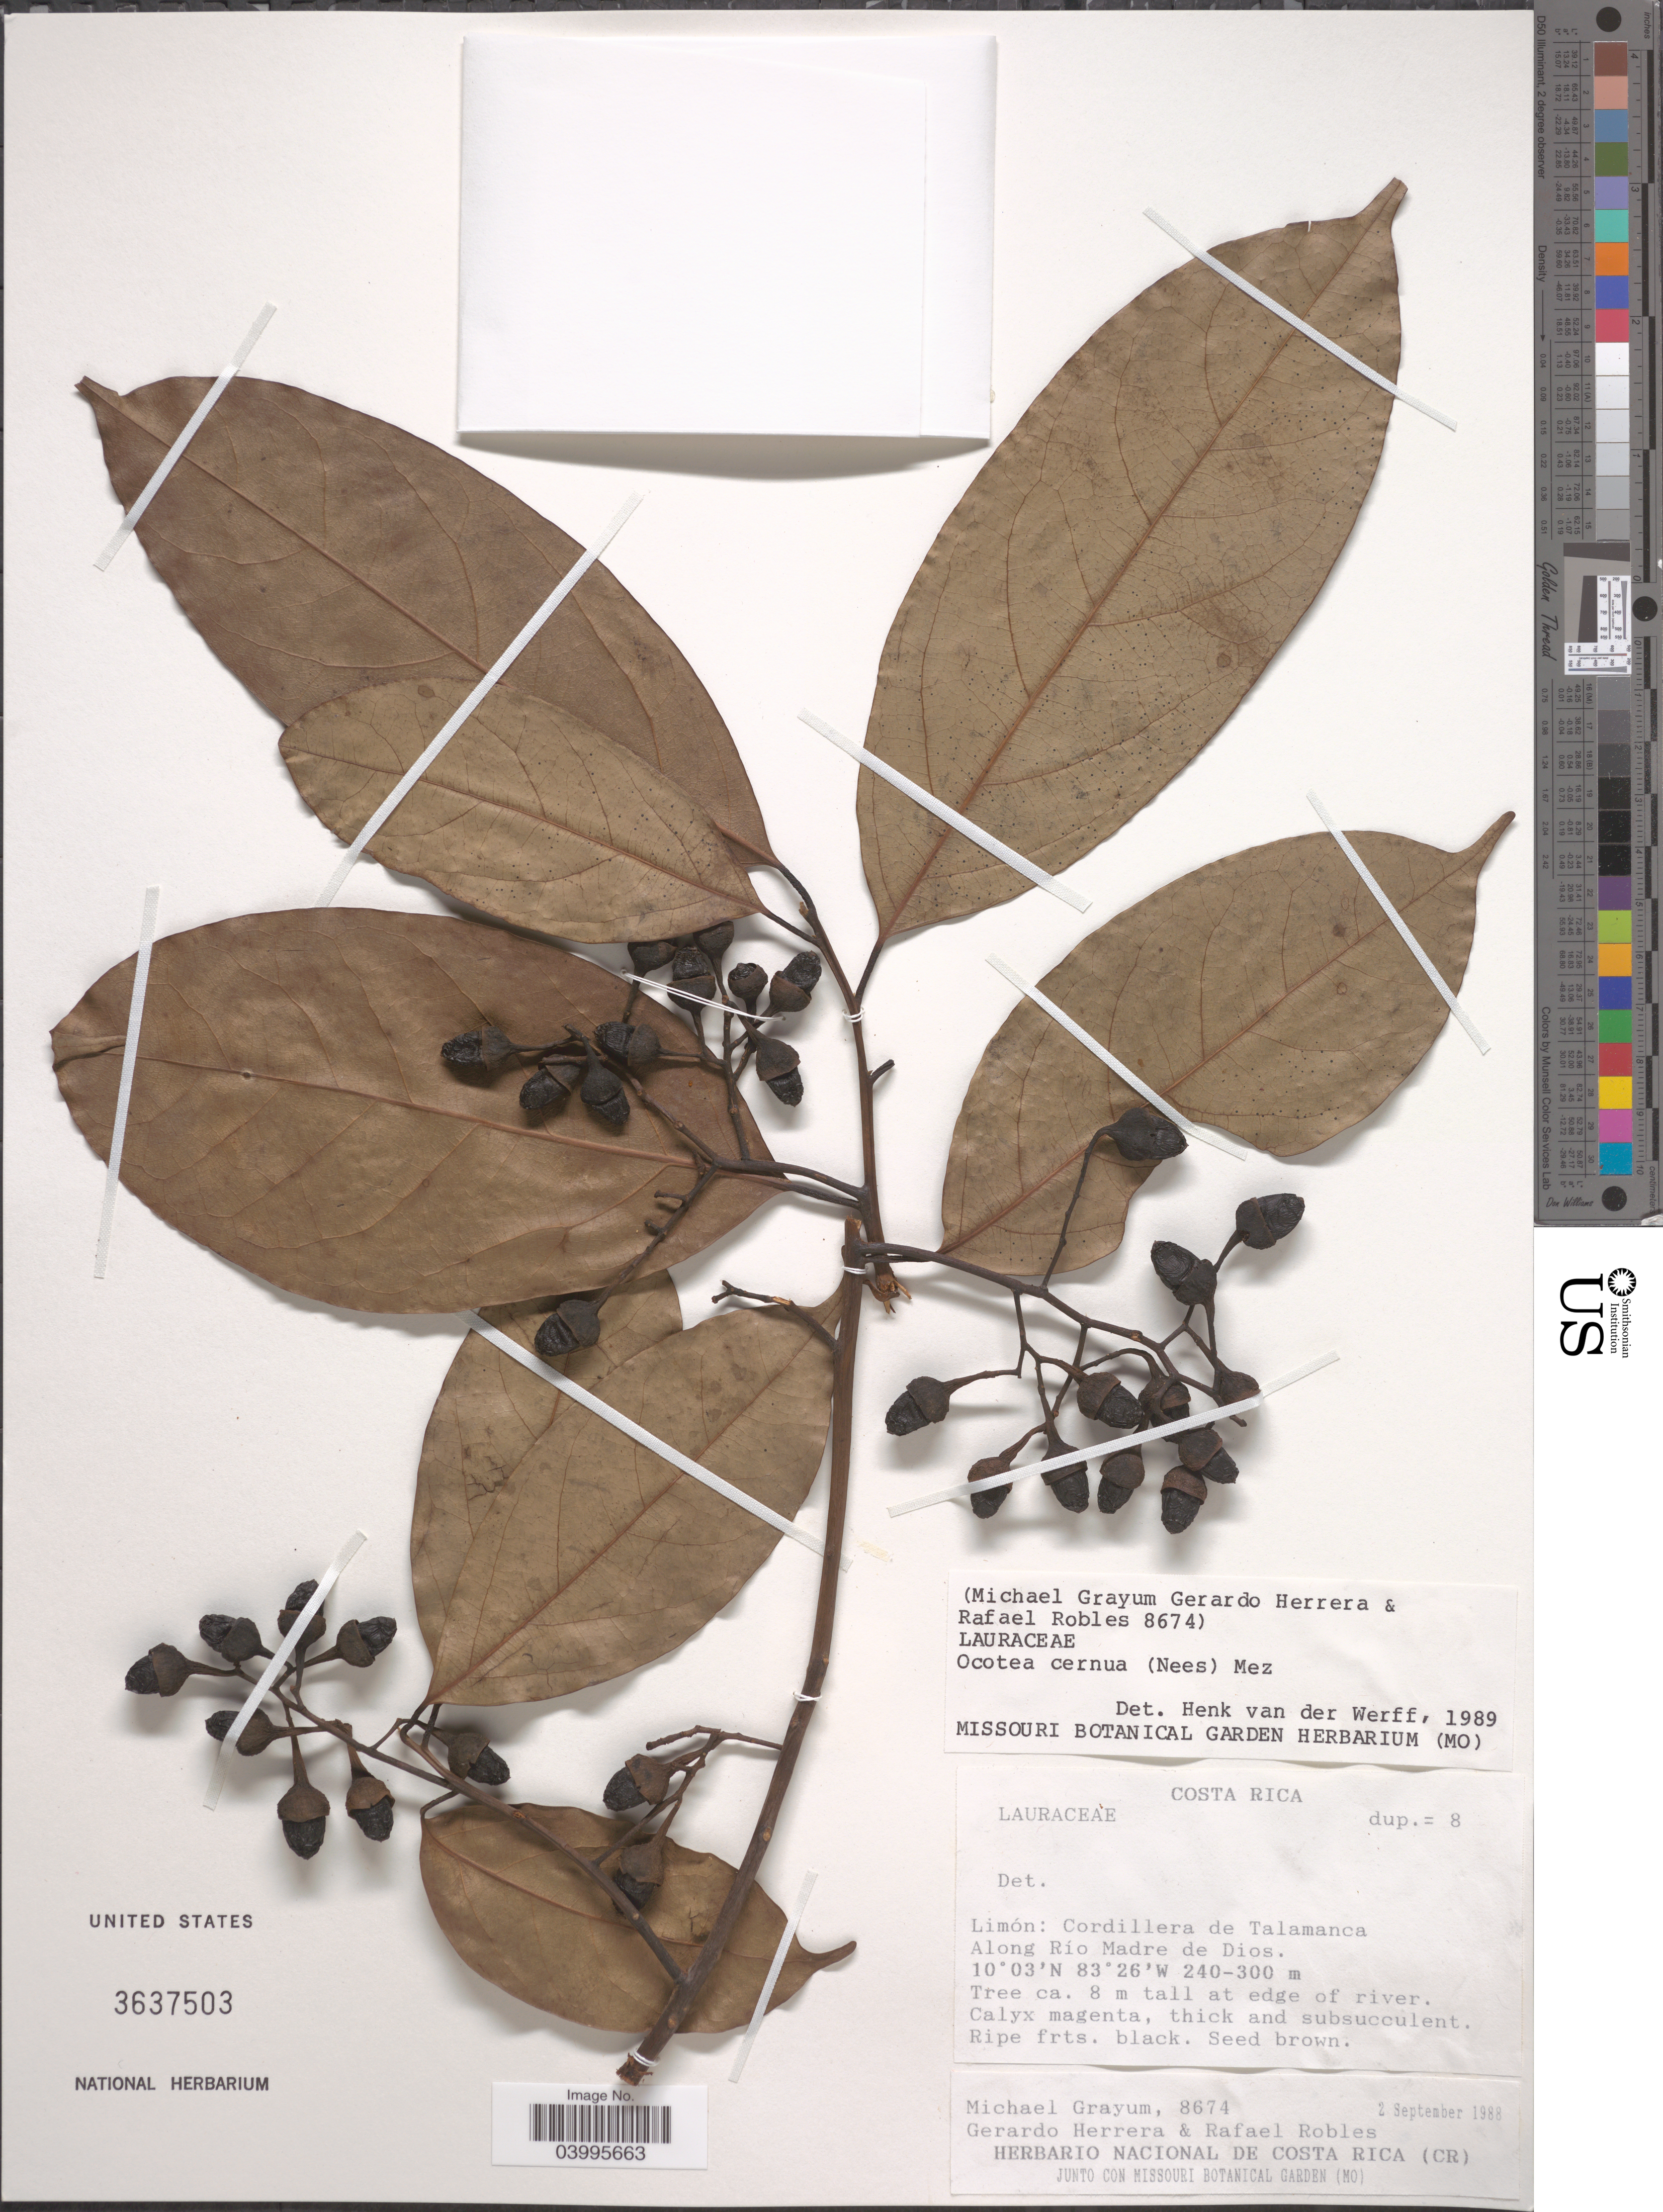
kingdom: Plantae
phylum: Tracheophyta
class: Magnoliopsida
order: Laurales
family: Lauraceae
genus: Ocotea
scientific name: Ocotea cernua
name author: (Nees) Mez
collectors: M. H. Grayum, G. Herrera & R. Robles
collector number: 8674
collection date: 1988-09-02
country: Costa Rica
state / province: Limón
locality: Cordillera de Talamanca. Along Río Madre de Dios.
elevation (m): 240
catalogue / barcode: US 3637503